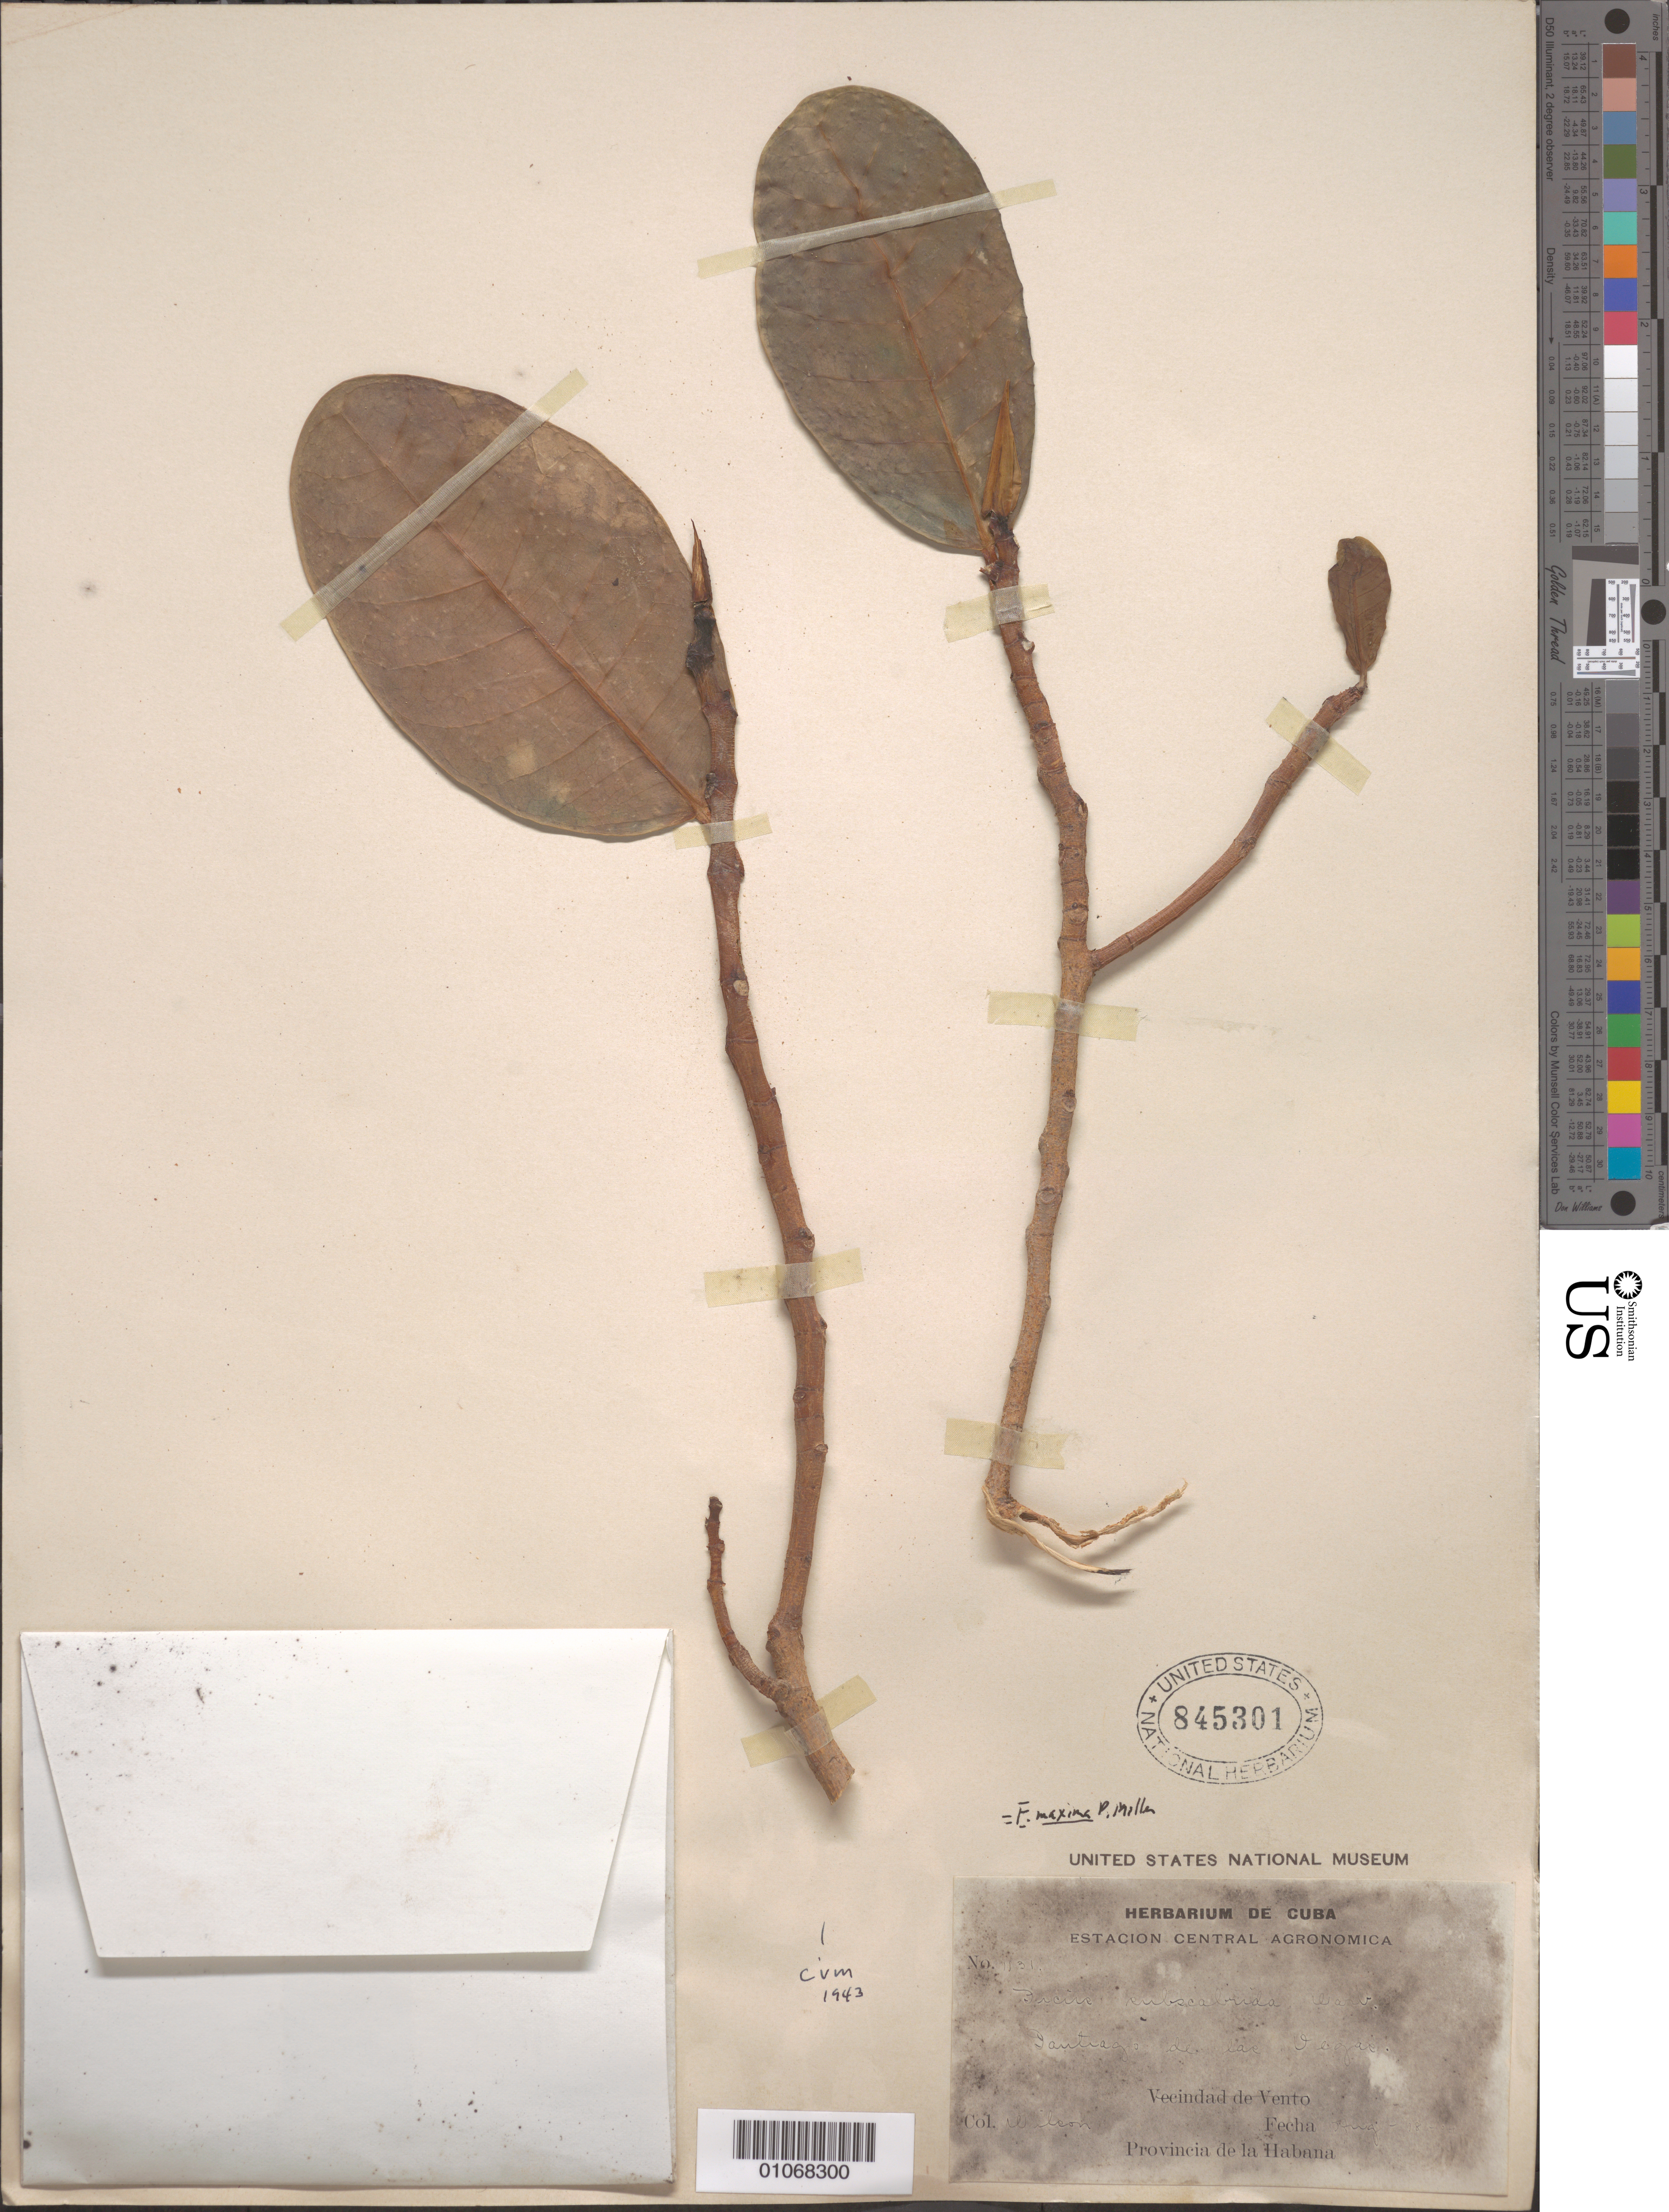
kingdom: Plantae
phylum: Tracheophyta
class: Magnoliopsida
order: Rosales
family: Moraceae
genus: Ficus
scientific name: Ficus maxima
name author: Mill.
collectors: -- Wilson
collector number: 1131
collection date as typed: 18 Aug 1904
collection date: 1904-08-18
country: Cuba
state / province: La Habana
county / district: Municipio Boyeros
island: Cuba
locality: Santiago de las Vegas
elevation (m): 97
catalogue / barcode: US 845301